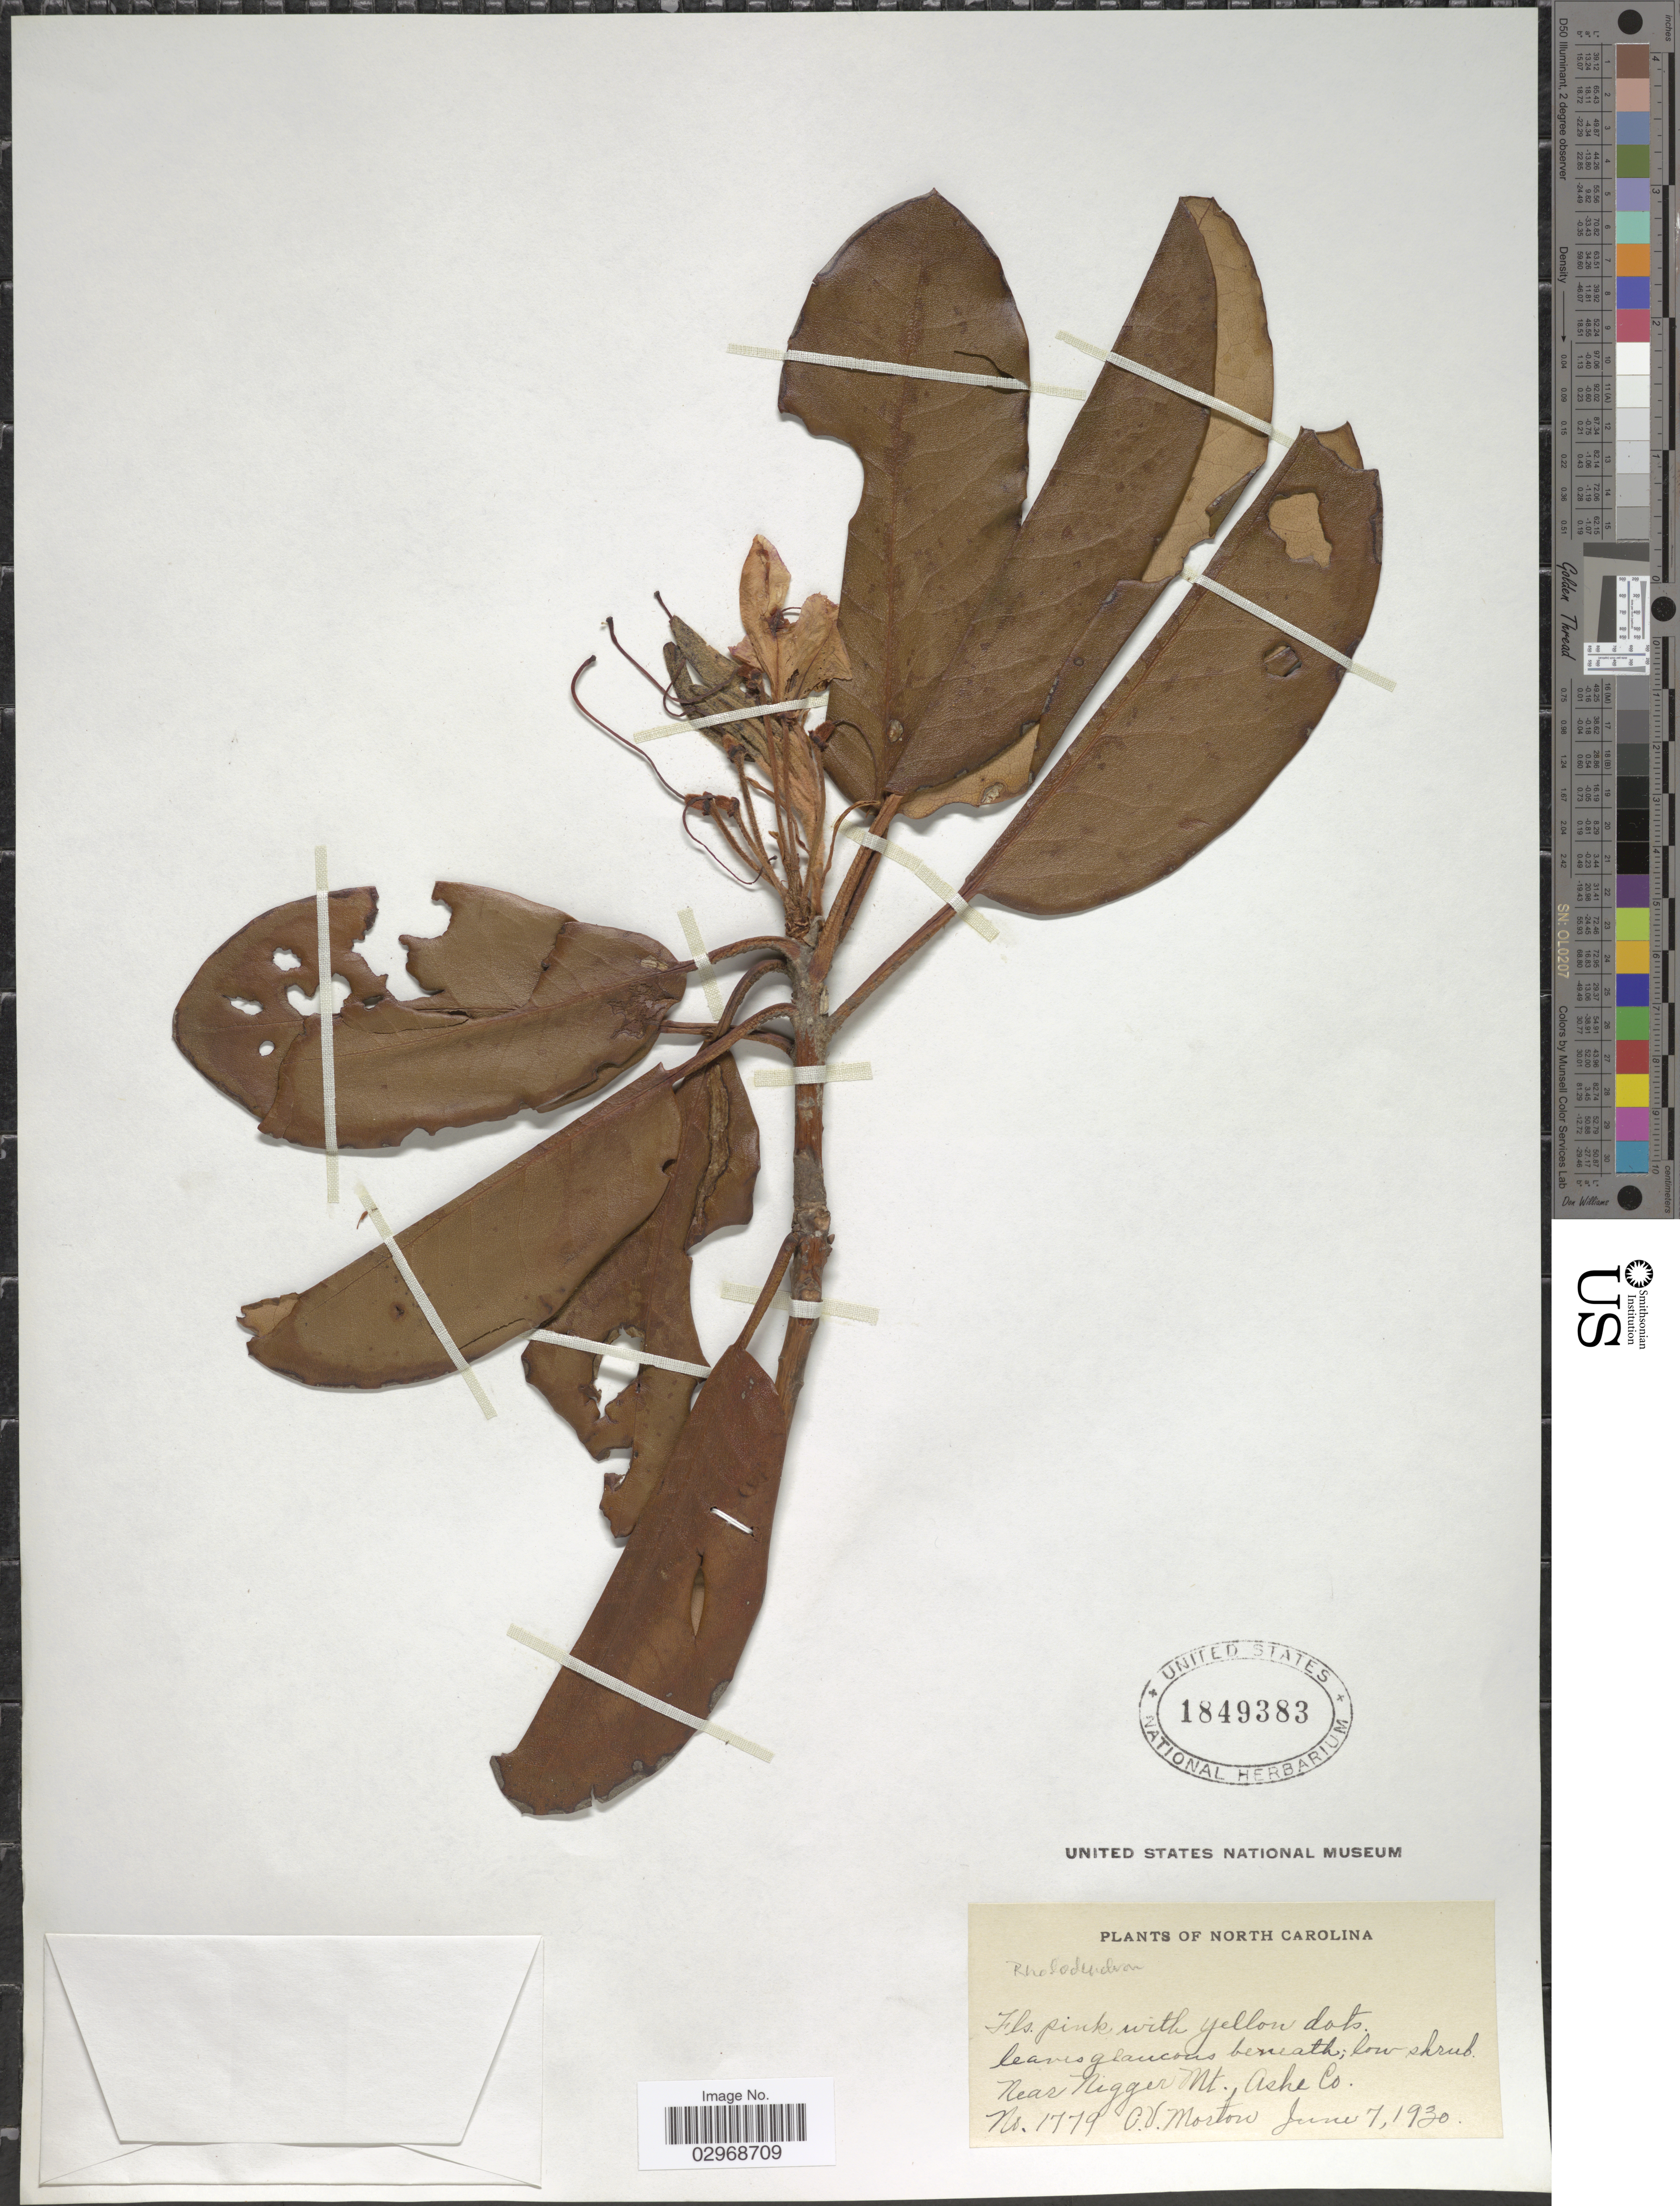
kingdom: Plantae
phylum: Tracheophyta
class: Magnoliopsida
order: Ericales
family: Ericaceae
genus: Rhododendron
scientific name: Rhododendron sp.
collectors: C. V. Morton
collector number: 1779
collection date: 1930-06-07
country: United States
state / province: North Carolina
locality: Near Nigger Mt., Ashe Co.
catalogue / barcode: US 1849383